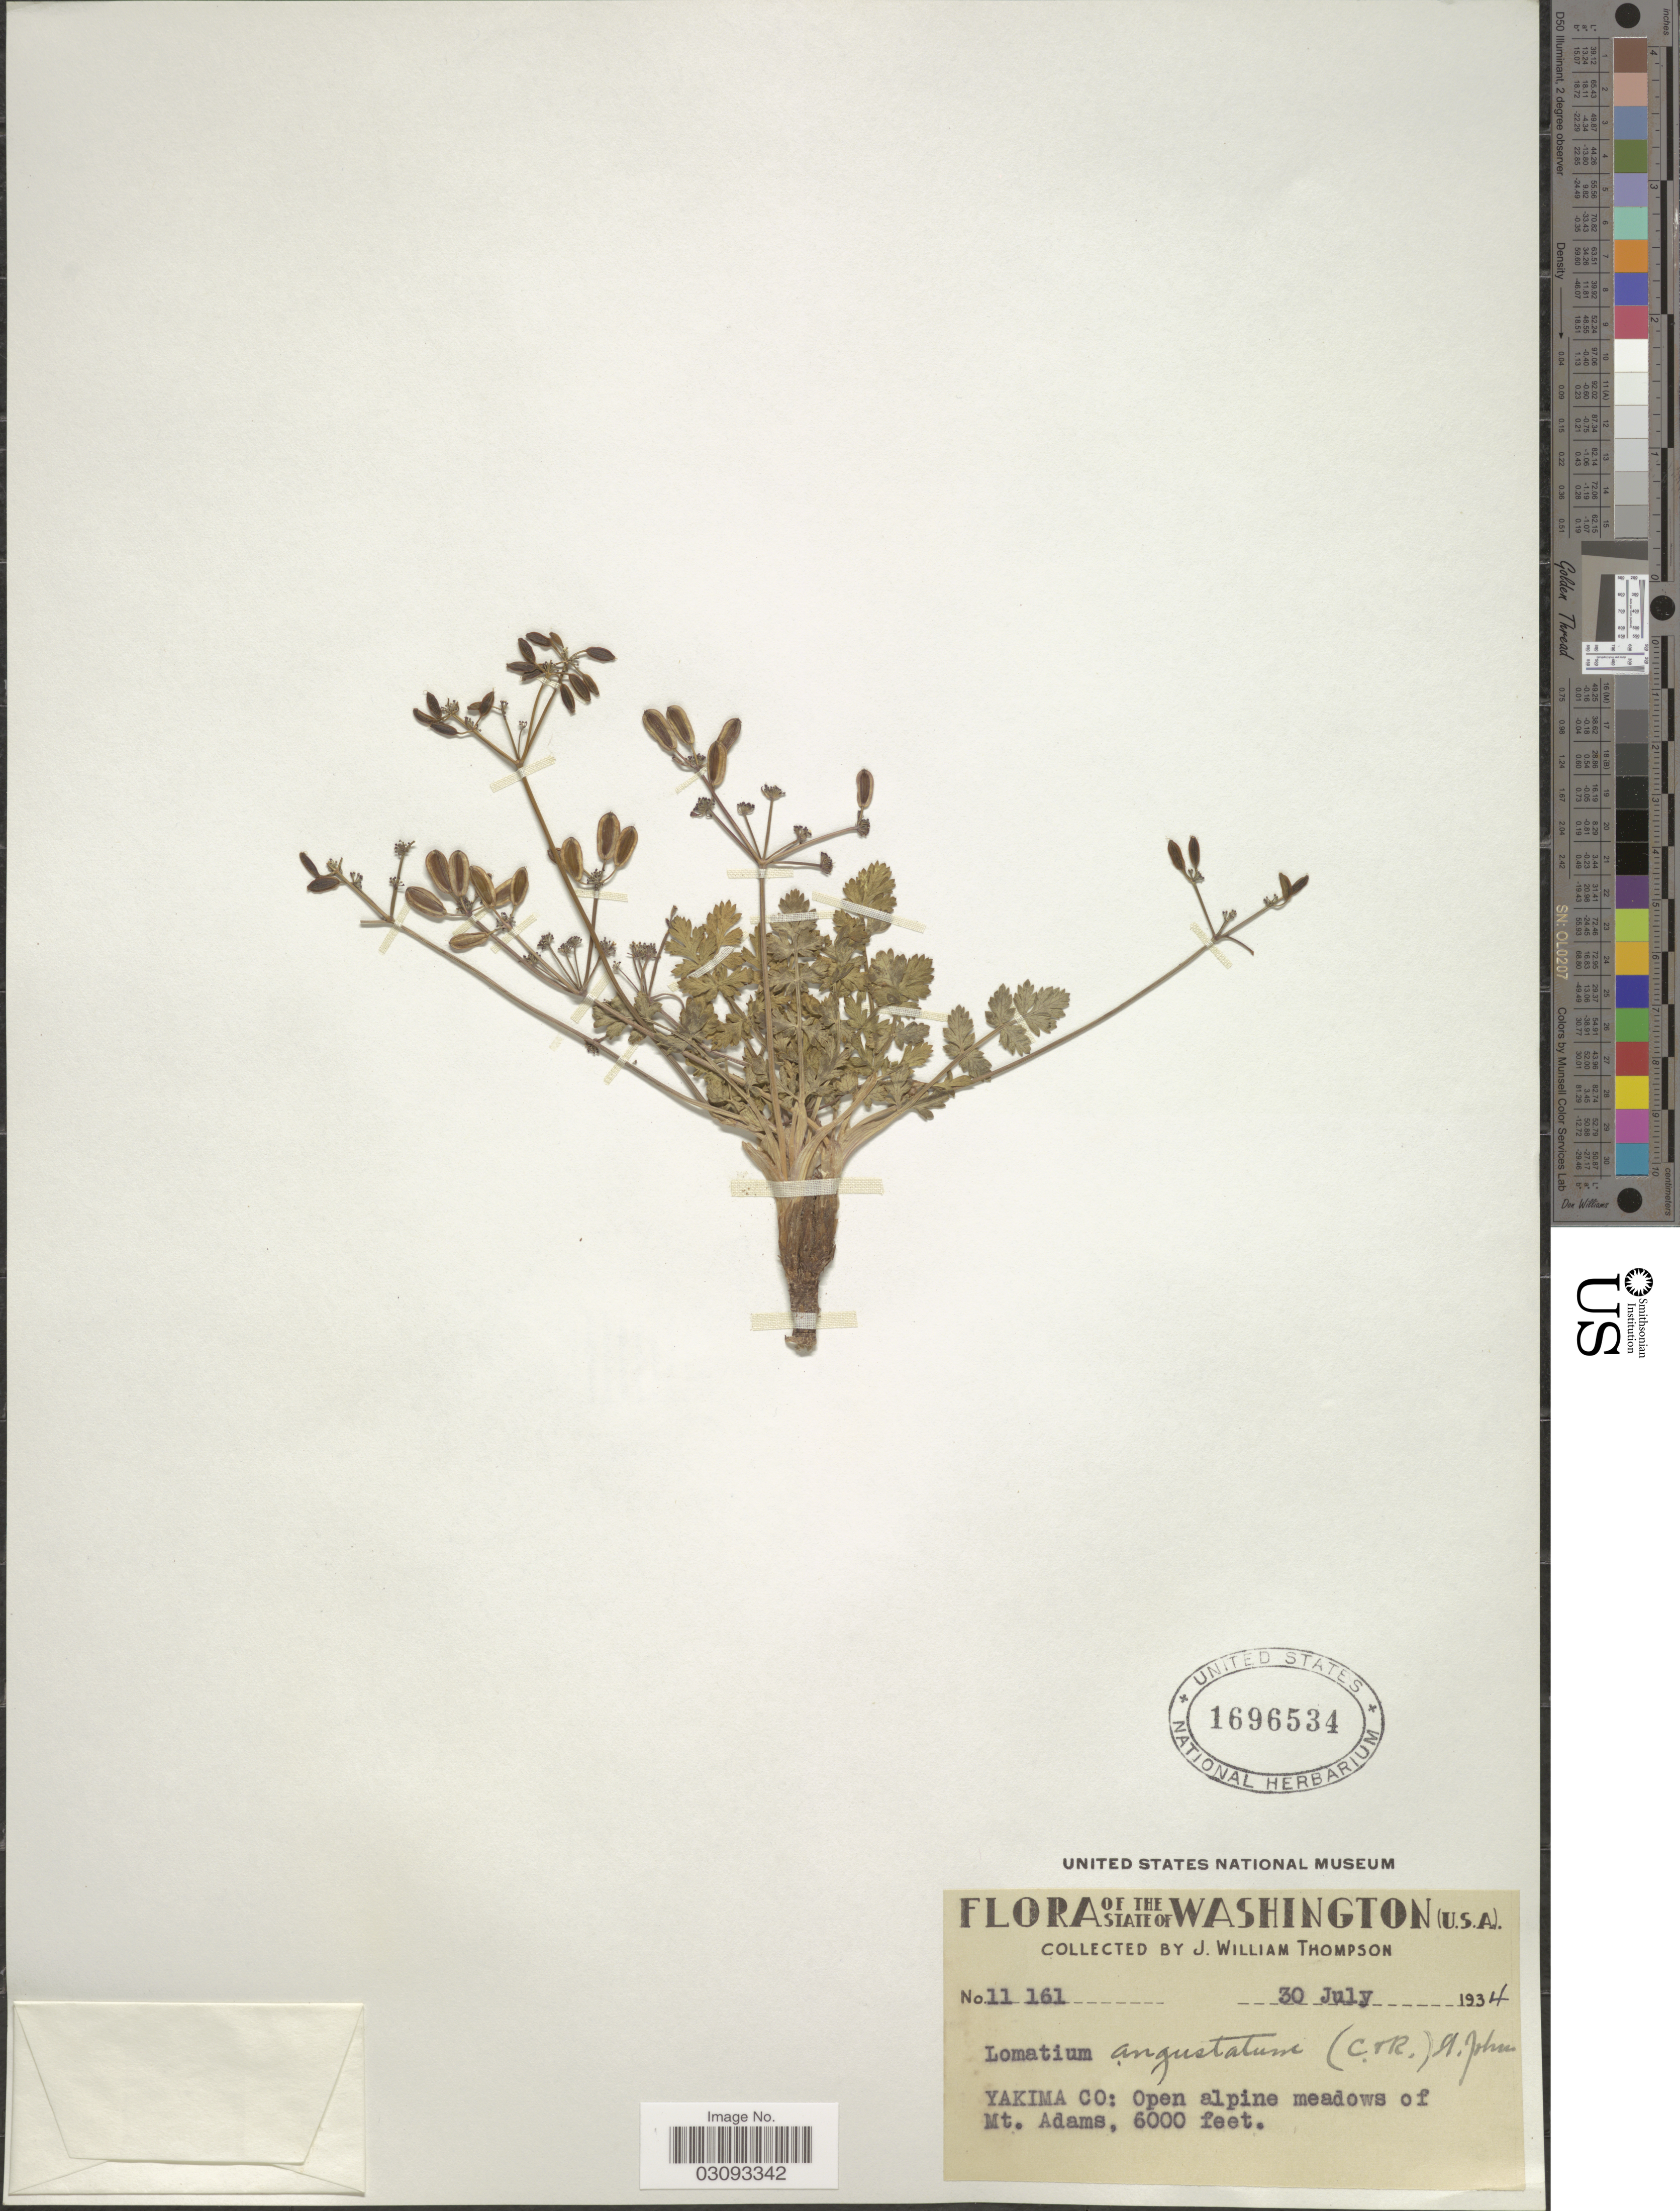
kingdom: Plantae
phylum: Tracheophyta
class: Magnoliopsida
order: Apiales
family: Apiaceae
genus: Lomatium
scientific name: Lomatium angustatum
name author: (J.M. Coult. & Rose) H. St. John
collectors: J. W. Thompson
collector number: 11161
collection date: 1934-07-30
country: United States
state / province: Washington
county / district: Yakima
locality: Yakima Co: Open alpine meadows of Mt. Adams.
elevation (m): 1829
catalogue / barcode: US 1696534